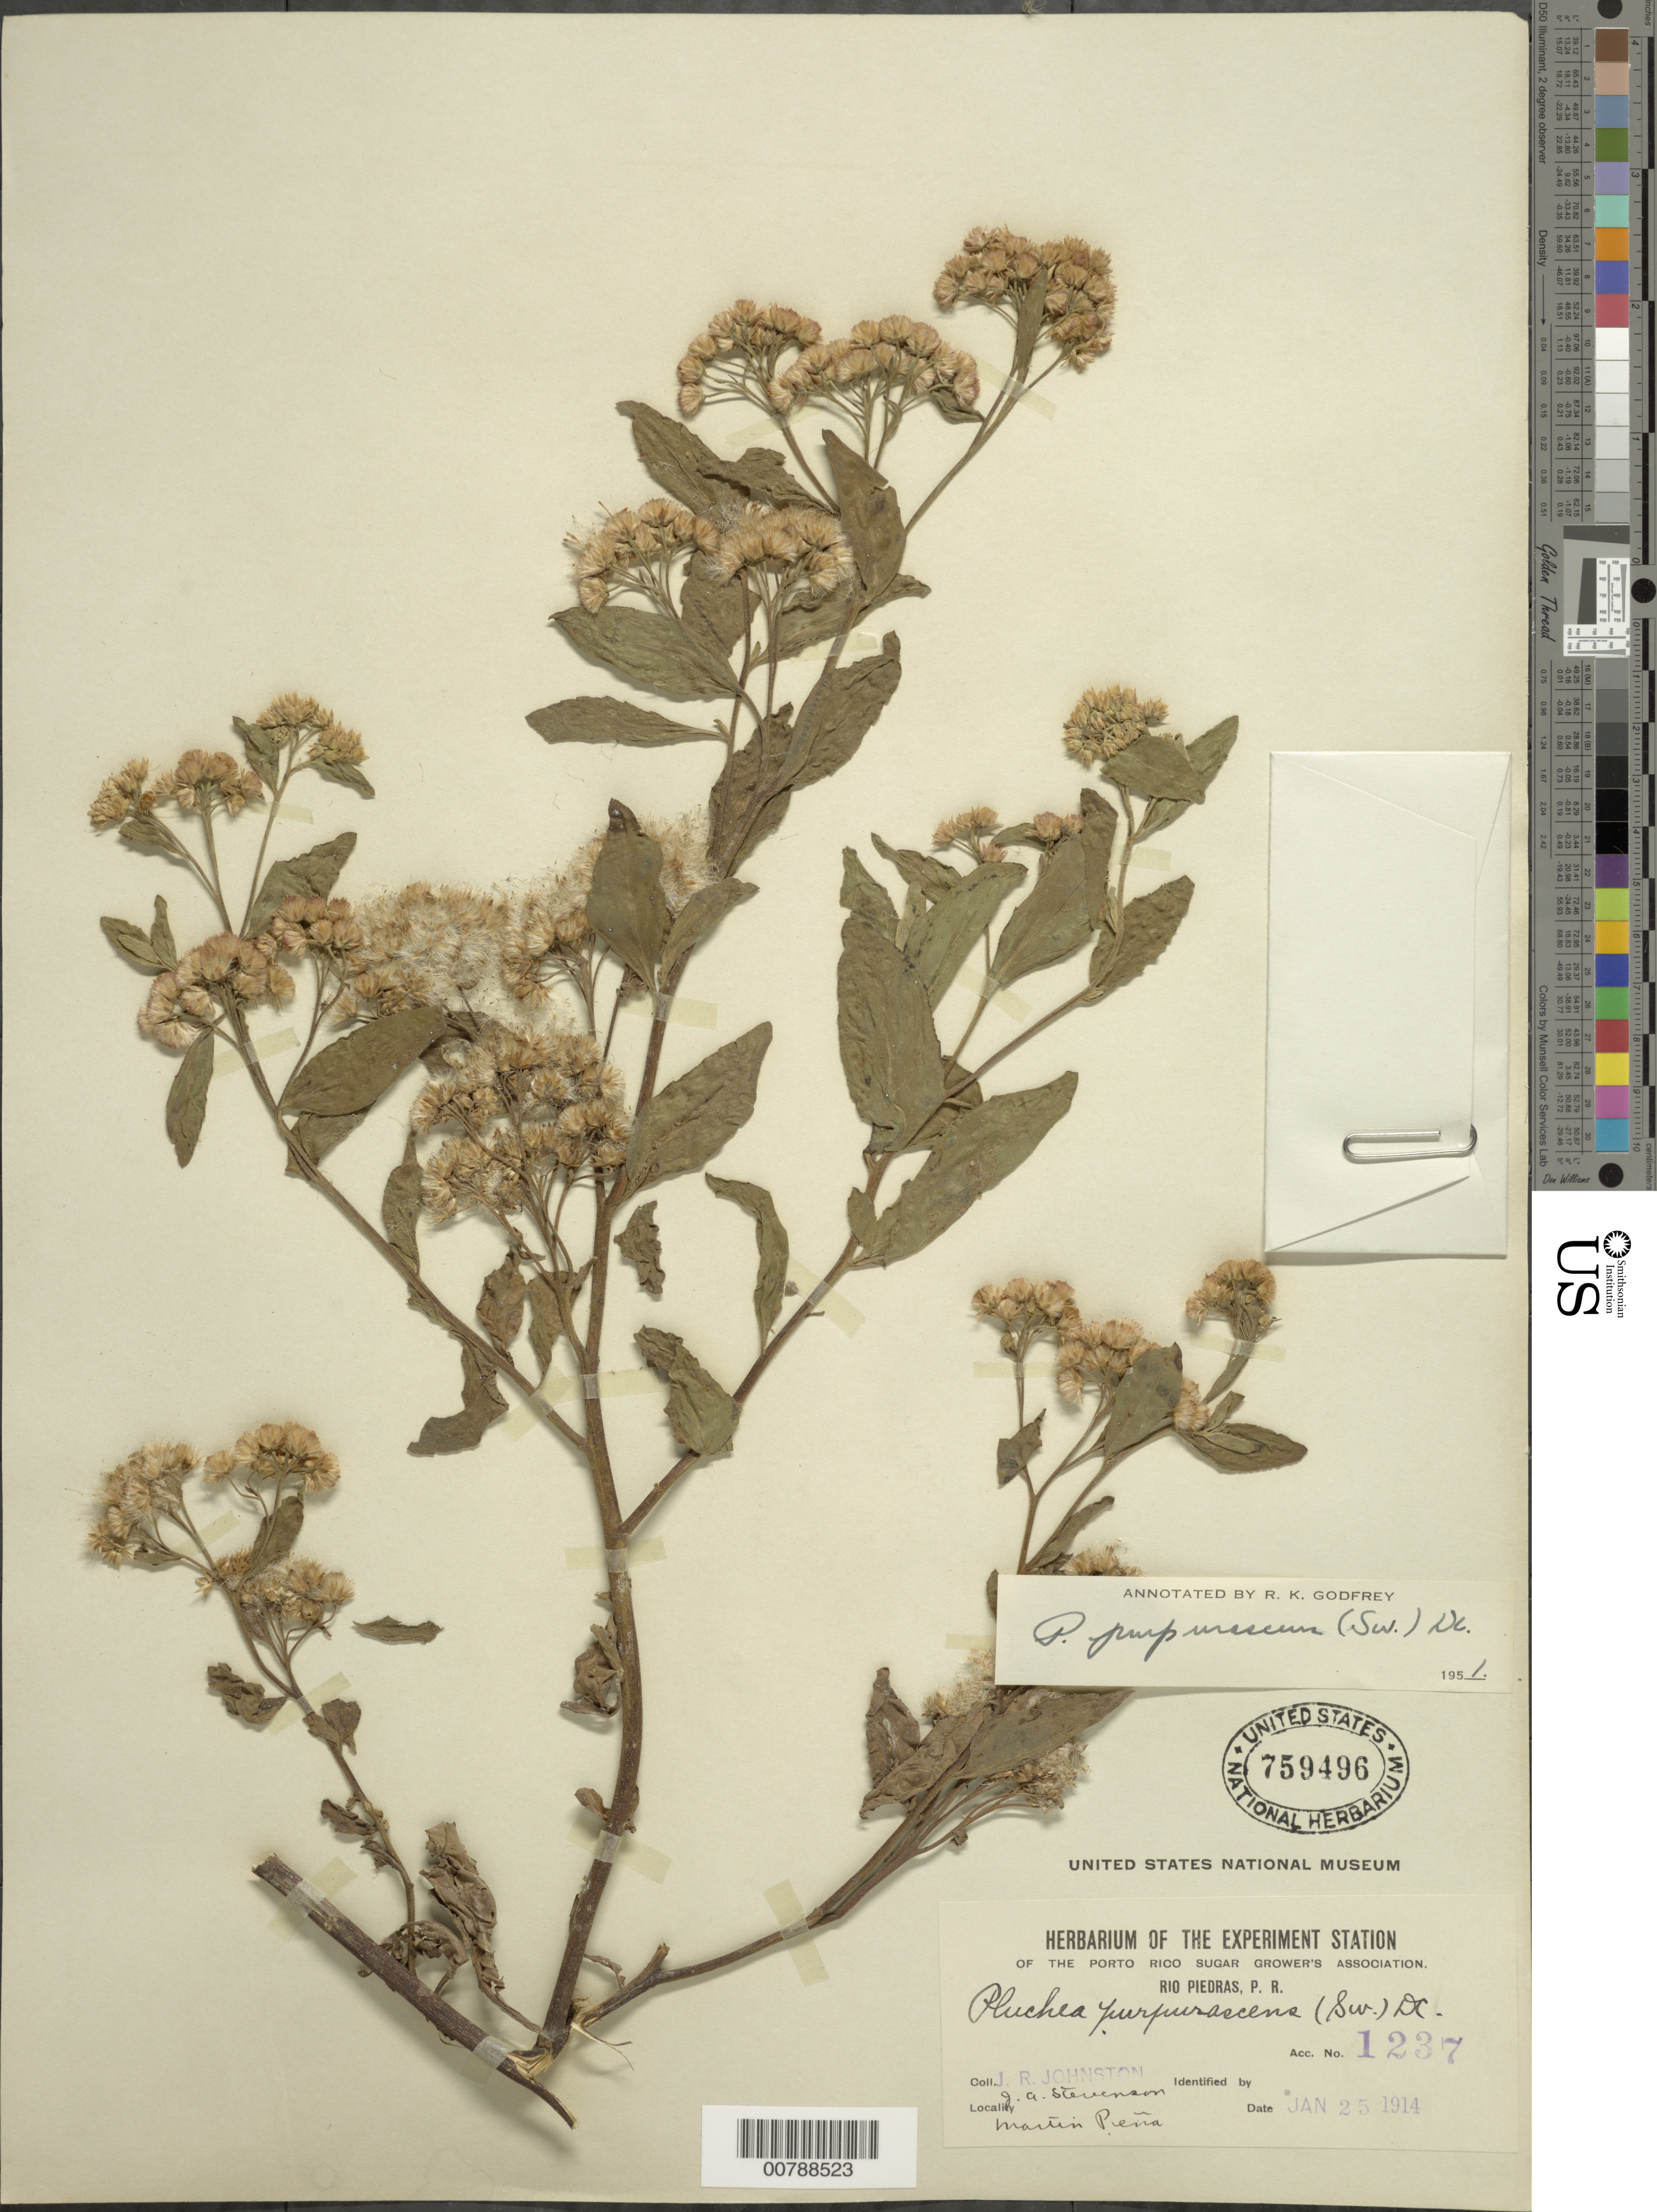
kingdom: Plantae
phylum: Tracheophyta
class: Magnoliopsida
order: Asterales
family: Asteraceae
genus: Pluchea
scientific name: Pluchea odorata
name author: (L.) Cass.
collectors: J. Johnston & J. A. Stevenson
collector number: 1237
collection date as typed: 25 Jan 1914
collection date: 1914-01-25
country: Puerto Rico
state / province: San Juan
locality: Martín Peña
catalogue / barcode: US 759496